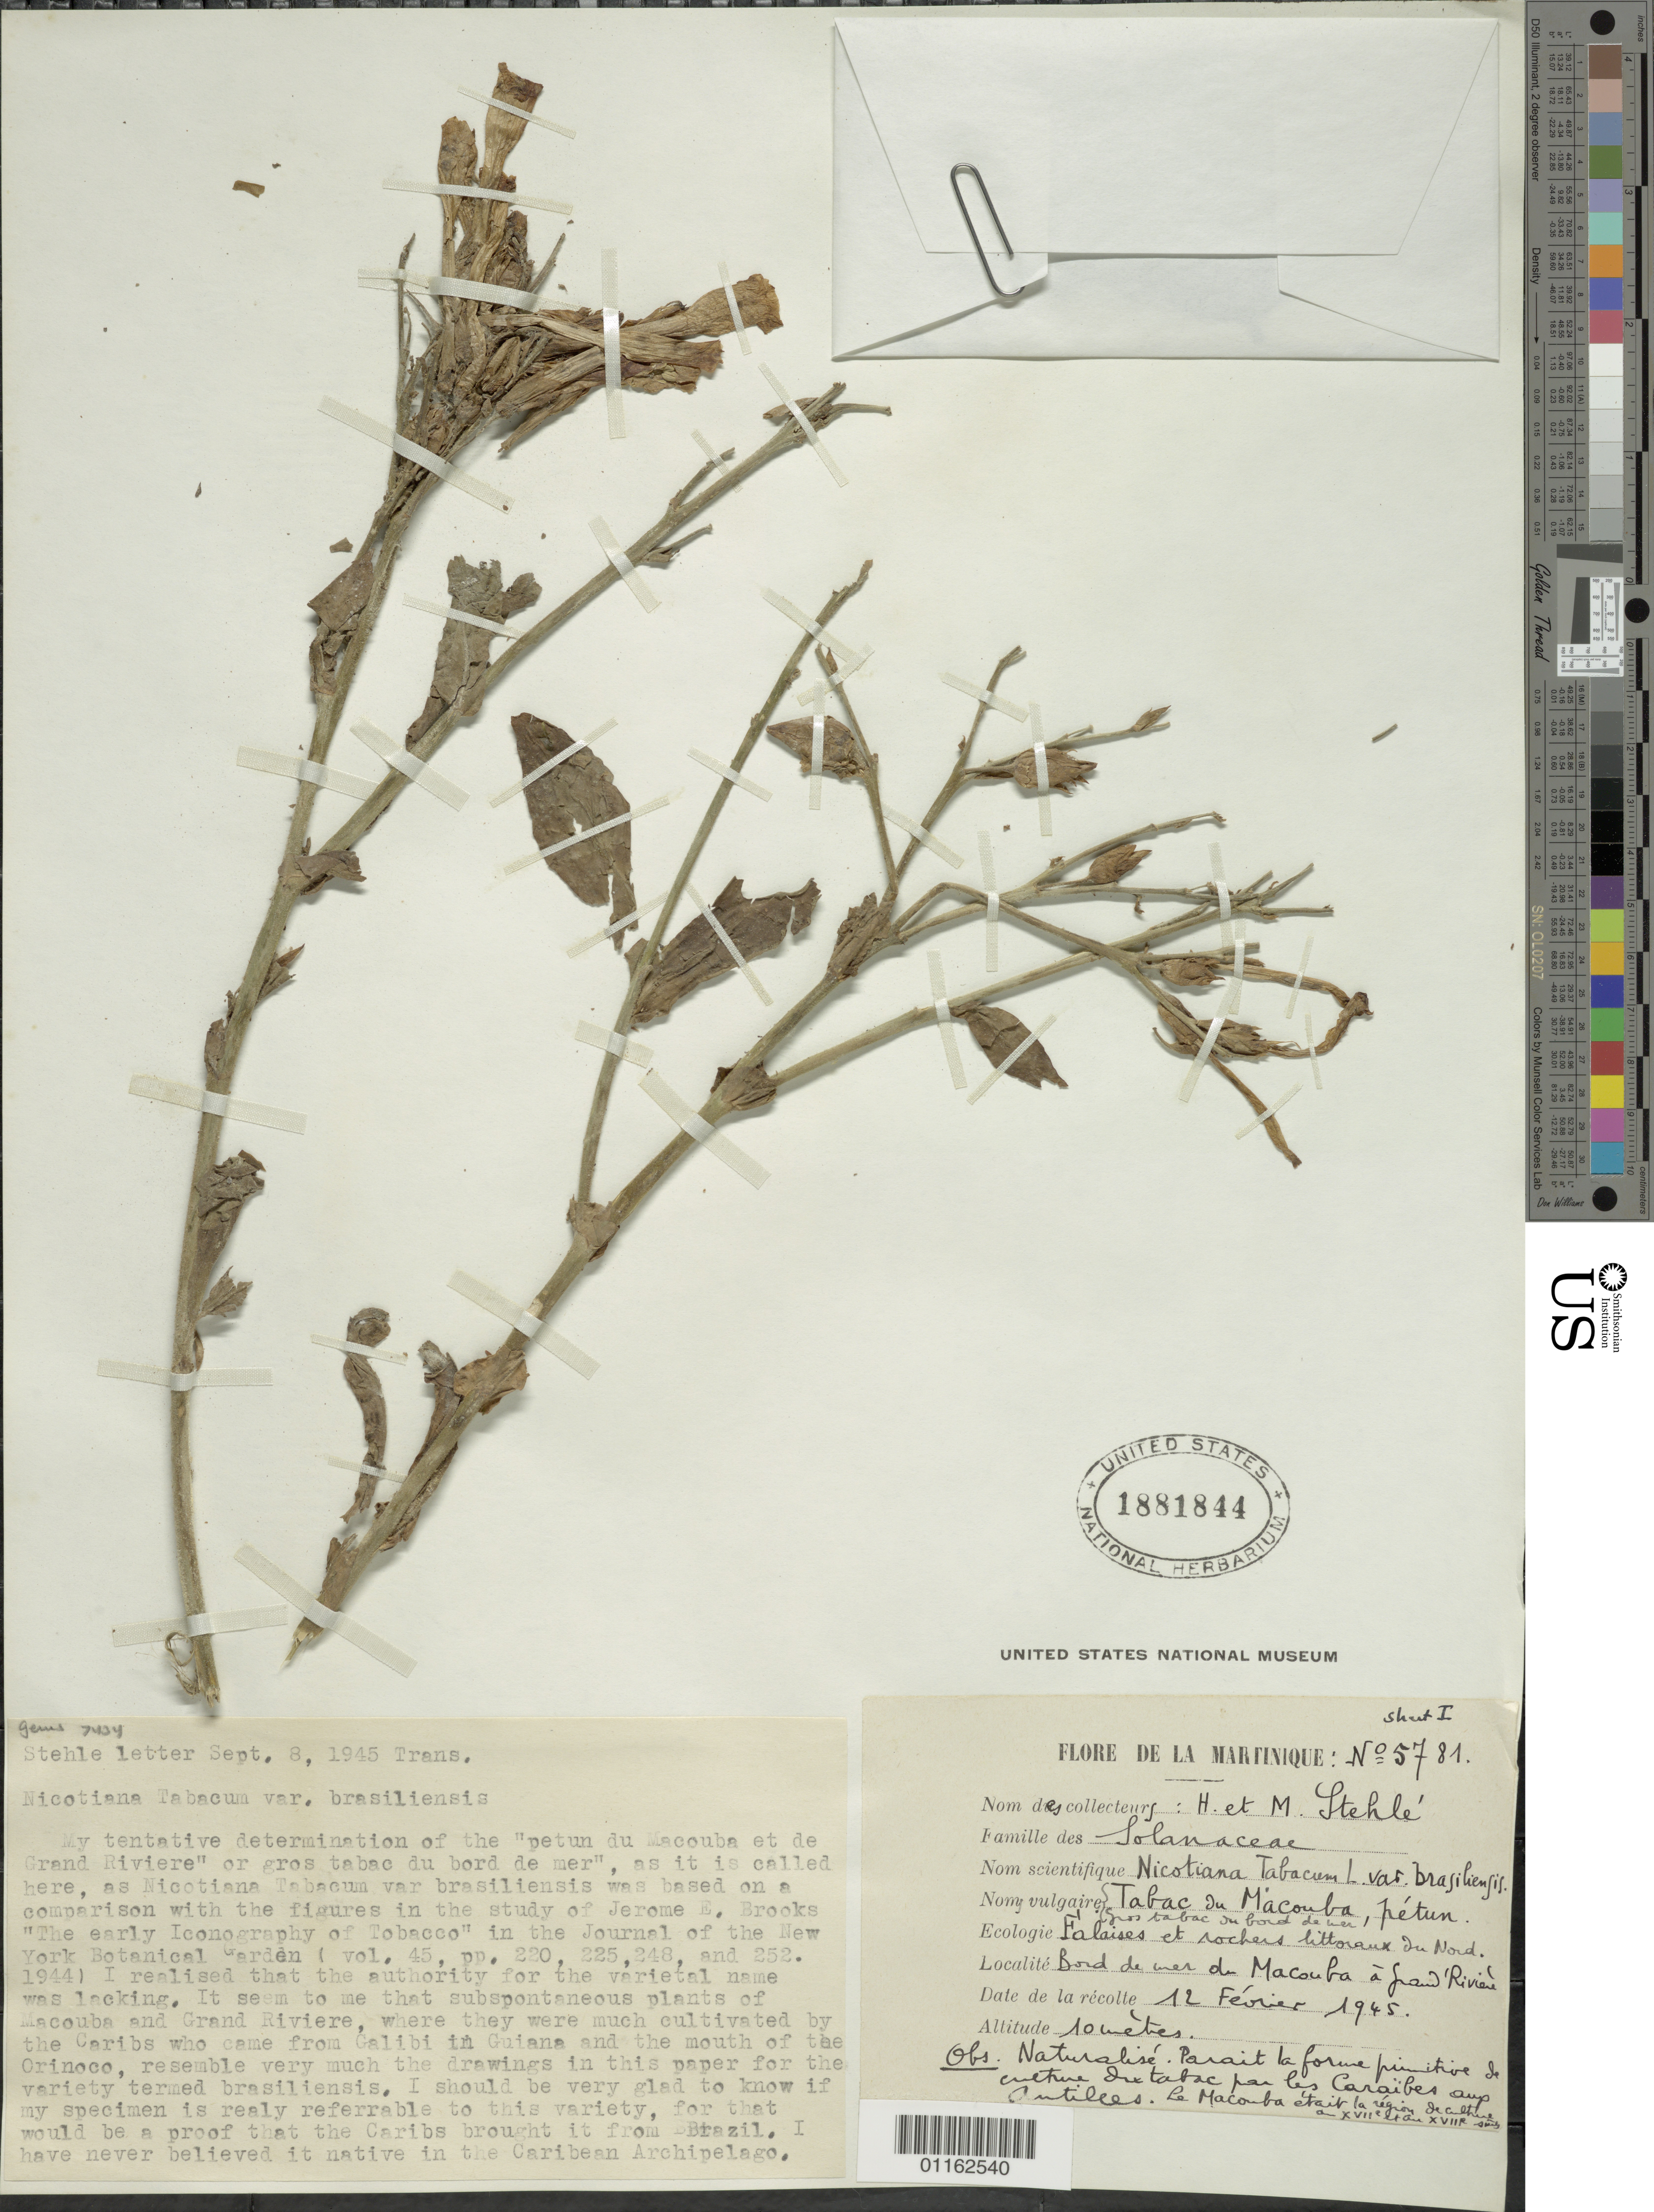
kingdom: Plantae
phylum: Tracheophyta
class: Magnoliopsida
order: Solanales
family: Solanaceae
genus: Nicotiana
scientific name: Nicotiana tabacum var. brasiliensis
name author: Comes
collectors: H. Stehlé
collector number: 5781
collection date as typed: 12 Feb 1945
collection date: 1945-02-12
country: Martinique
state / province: Fort-de-France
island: Martinique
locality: Bord de mer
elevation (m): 10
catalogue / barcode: US 1881844